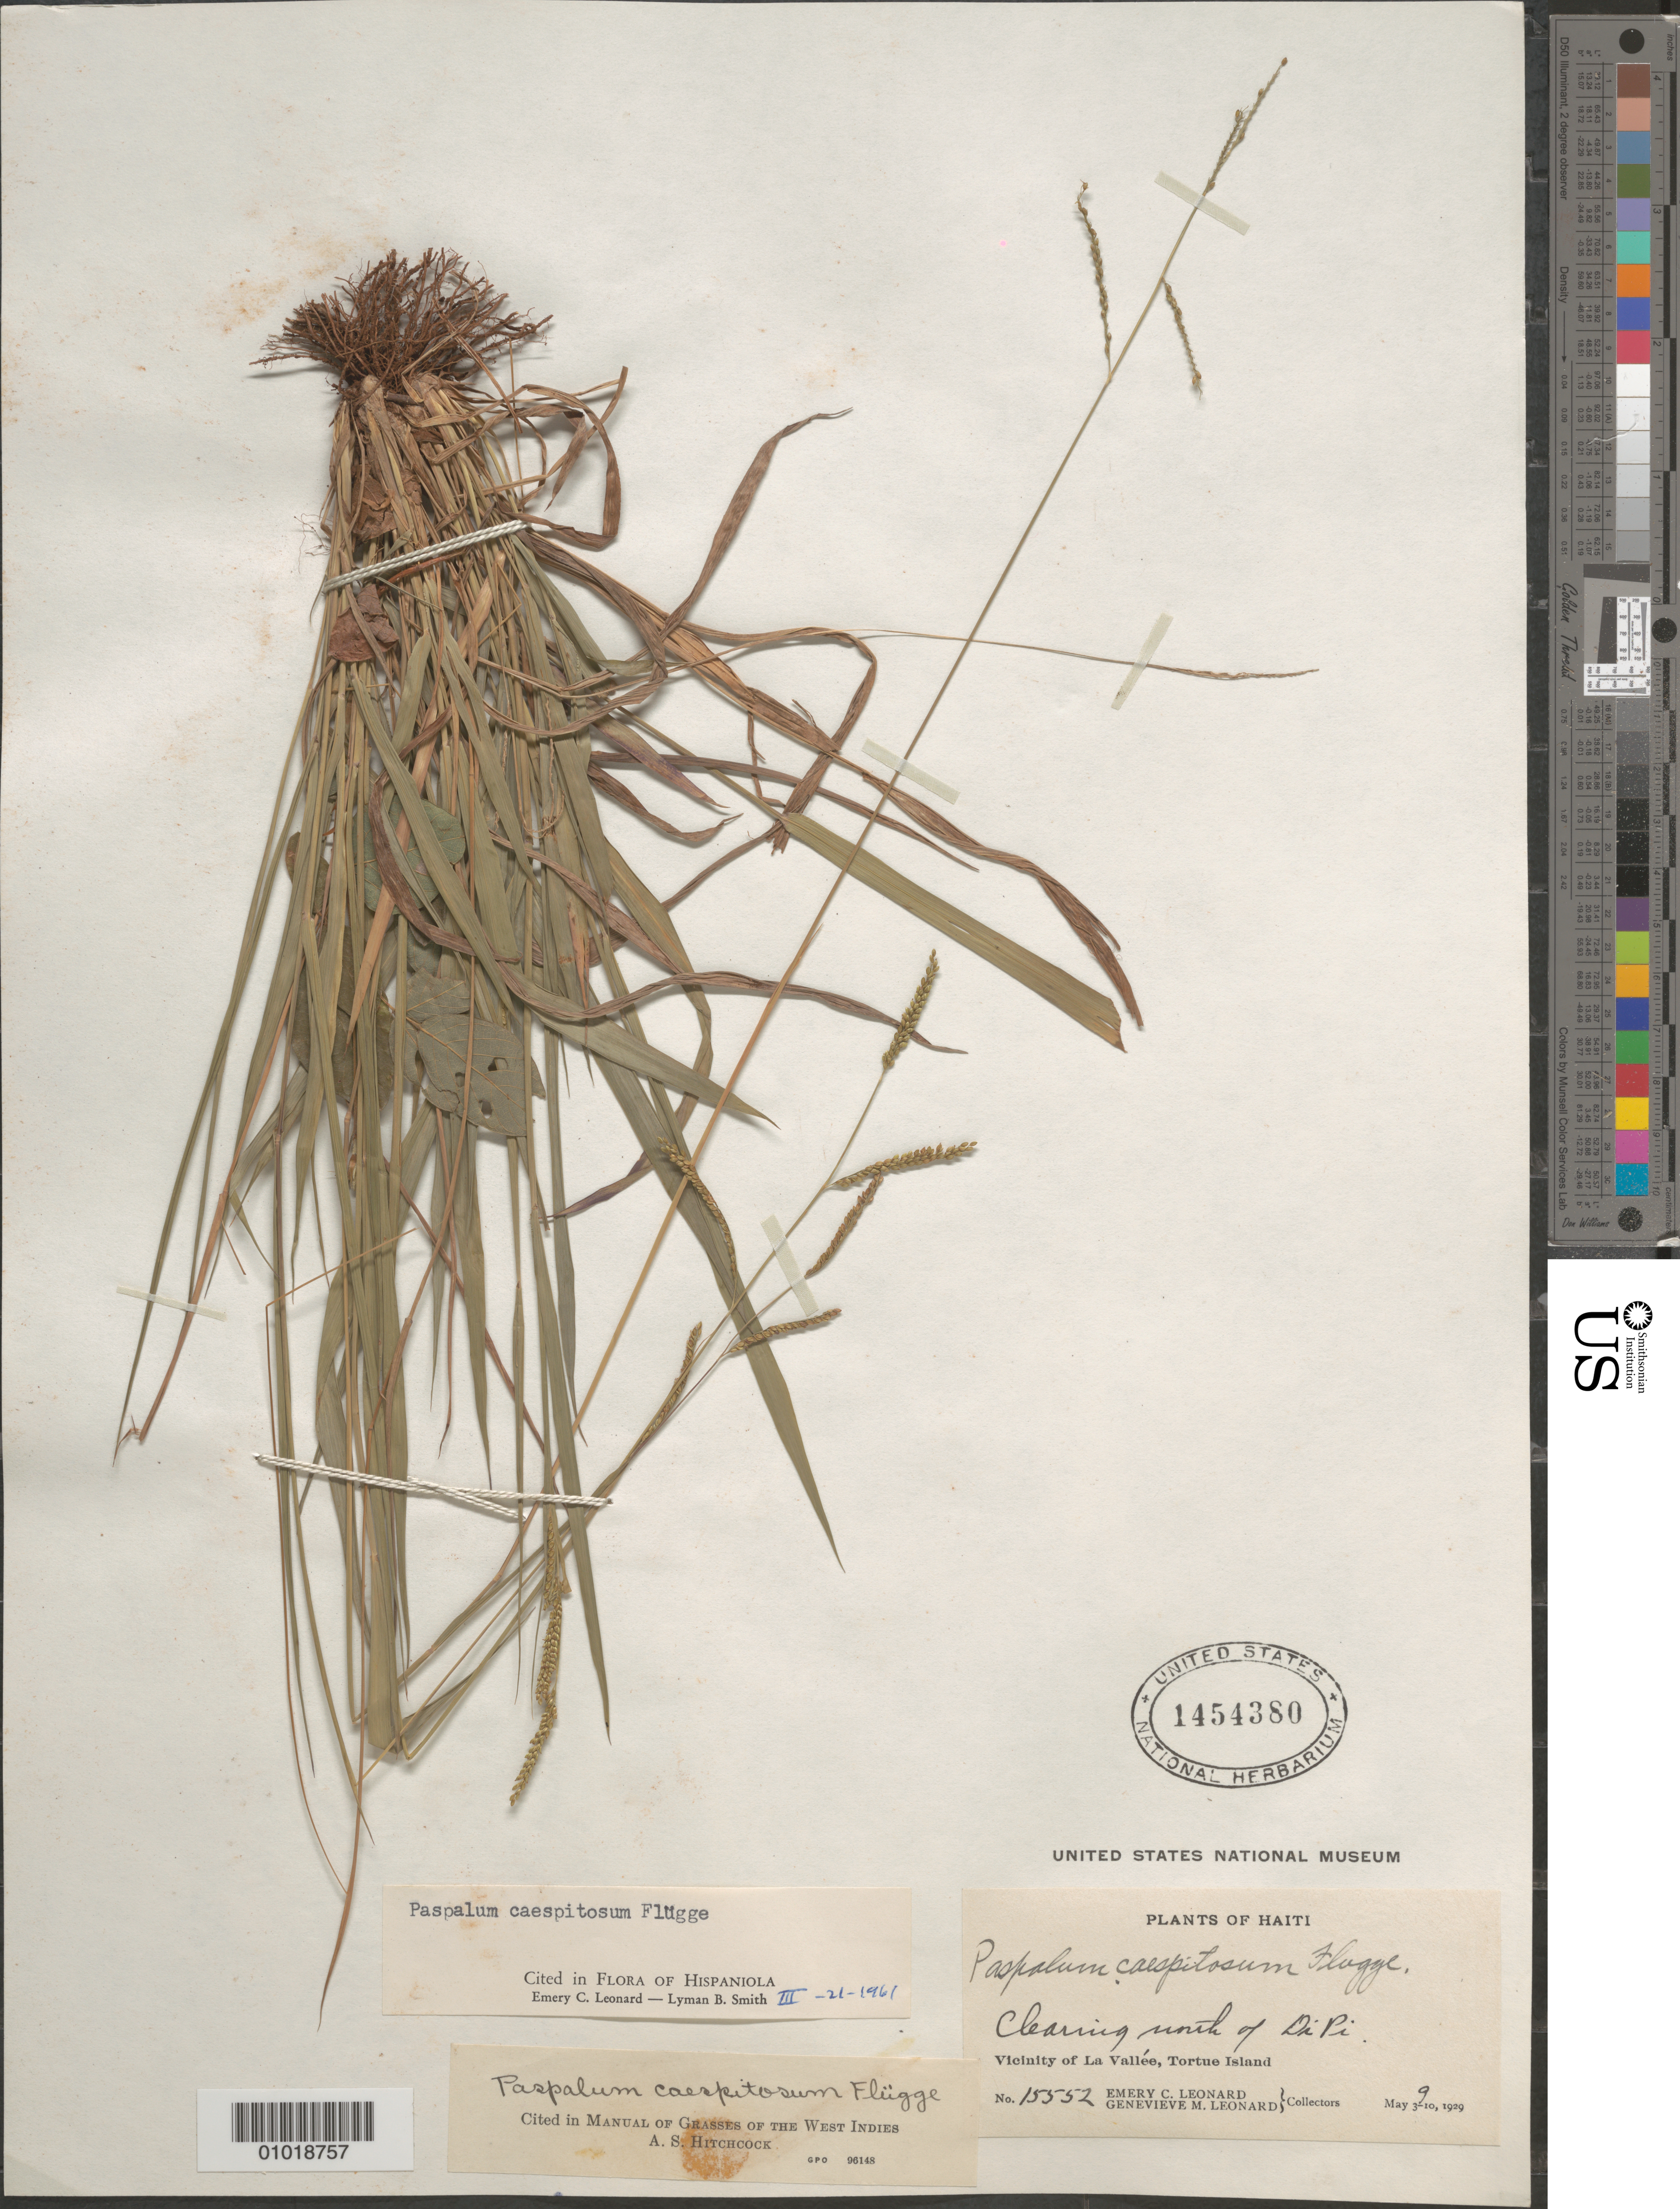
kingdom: Plantae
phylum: Tracheophyta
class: Liliopsida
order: Poales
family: Poaceae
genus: Paspalum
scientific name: Paspalum caespitosum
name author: Flüggé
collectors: E. C. Leonard & G. M. Leonard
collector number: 15552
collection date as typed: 09 May 1929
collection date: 1929-05-09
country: Haiti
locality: Vic. of la Valee, Turtue Island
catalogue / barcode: US 1454380